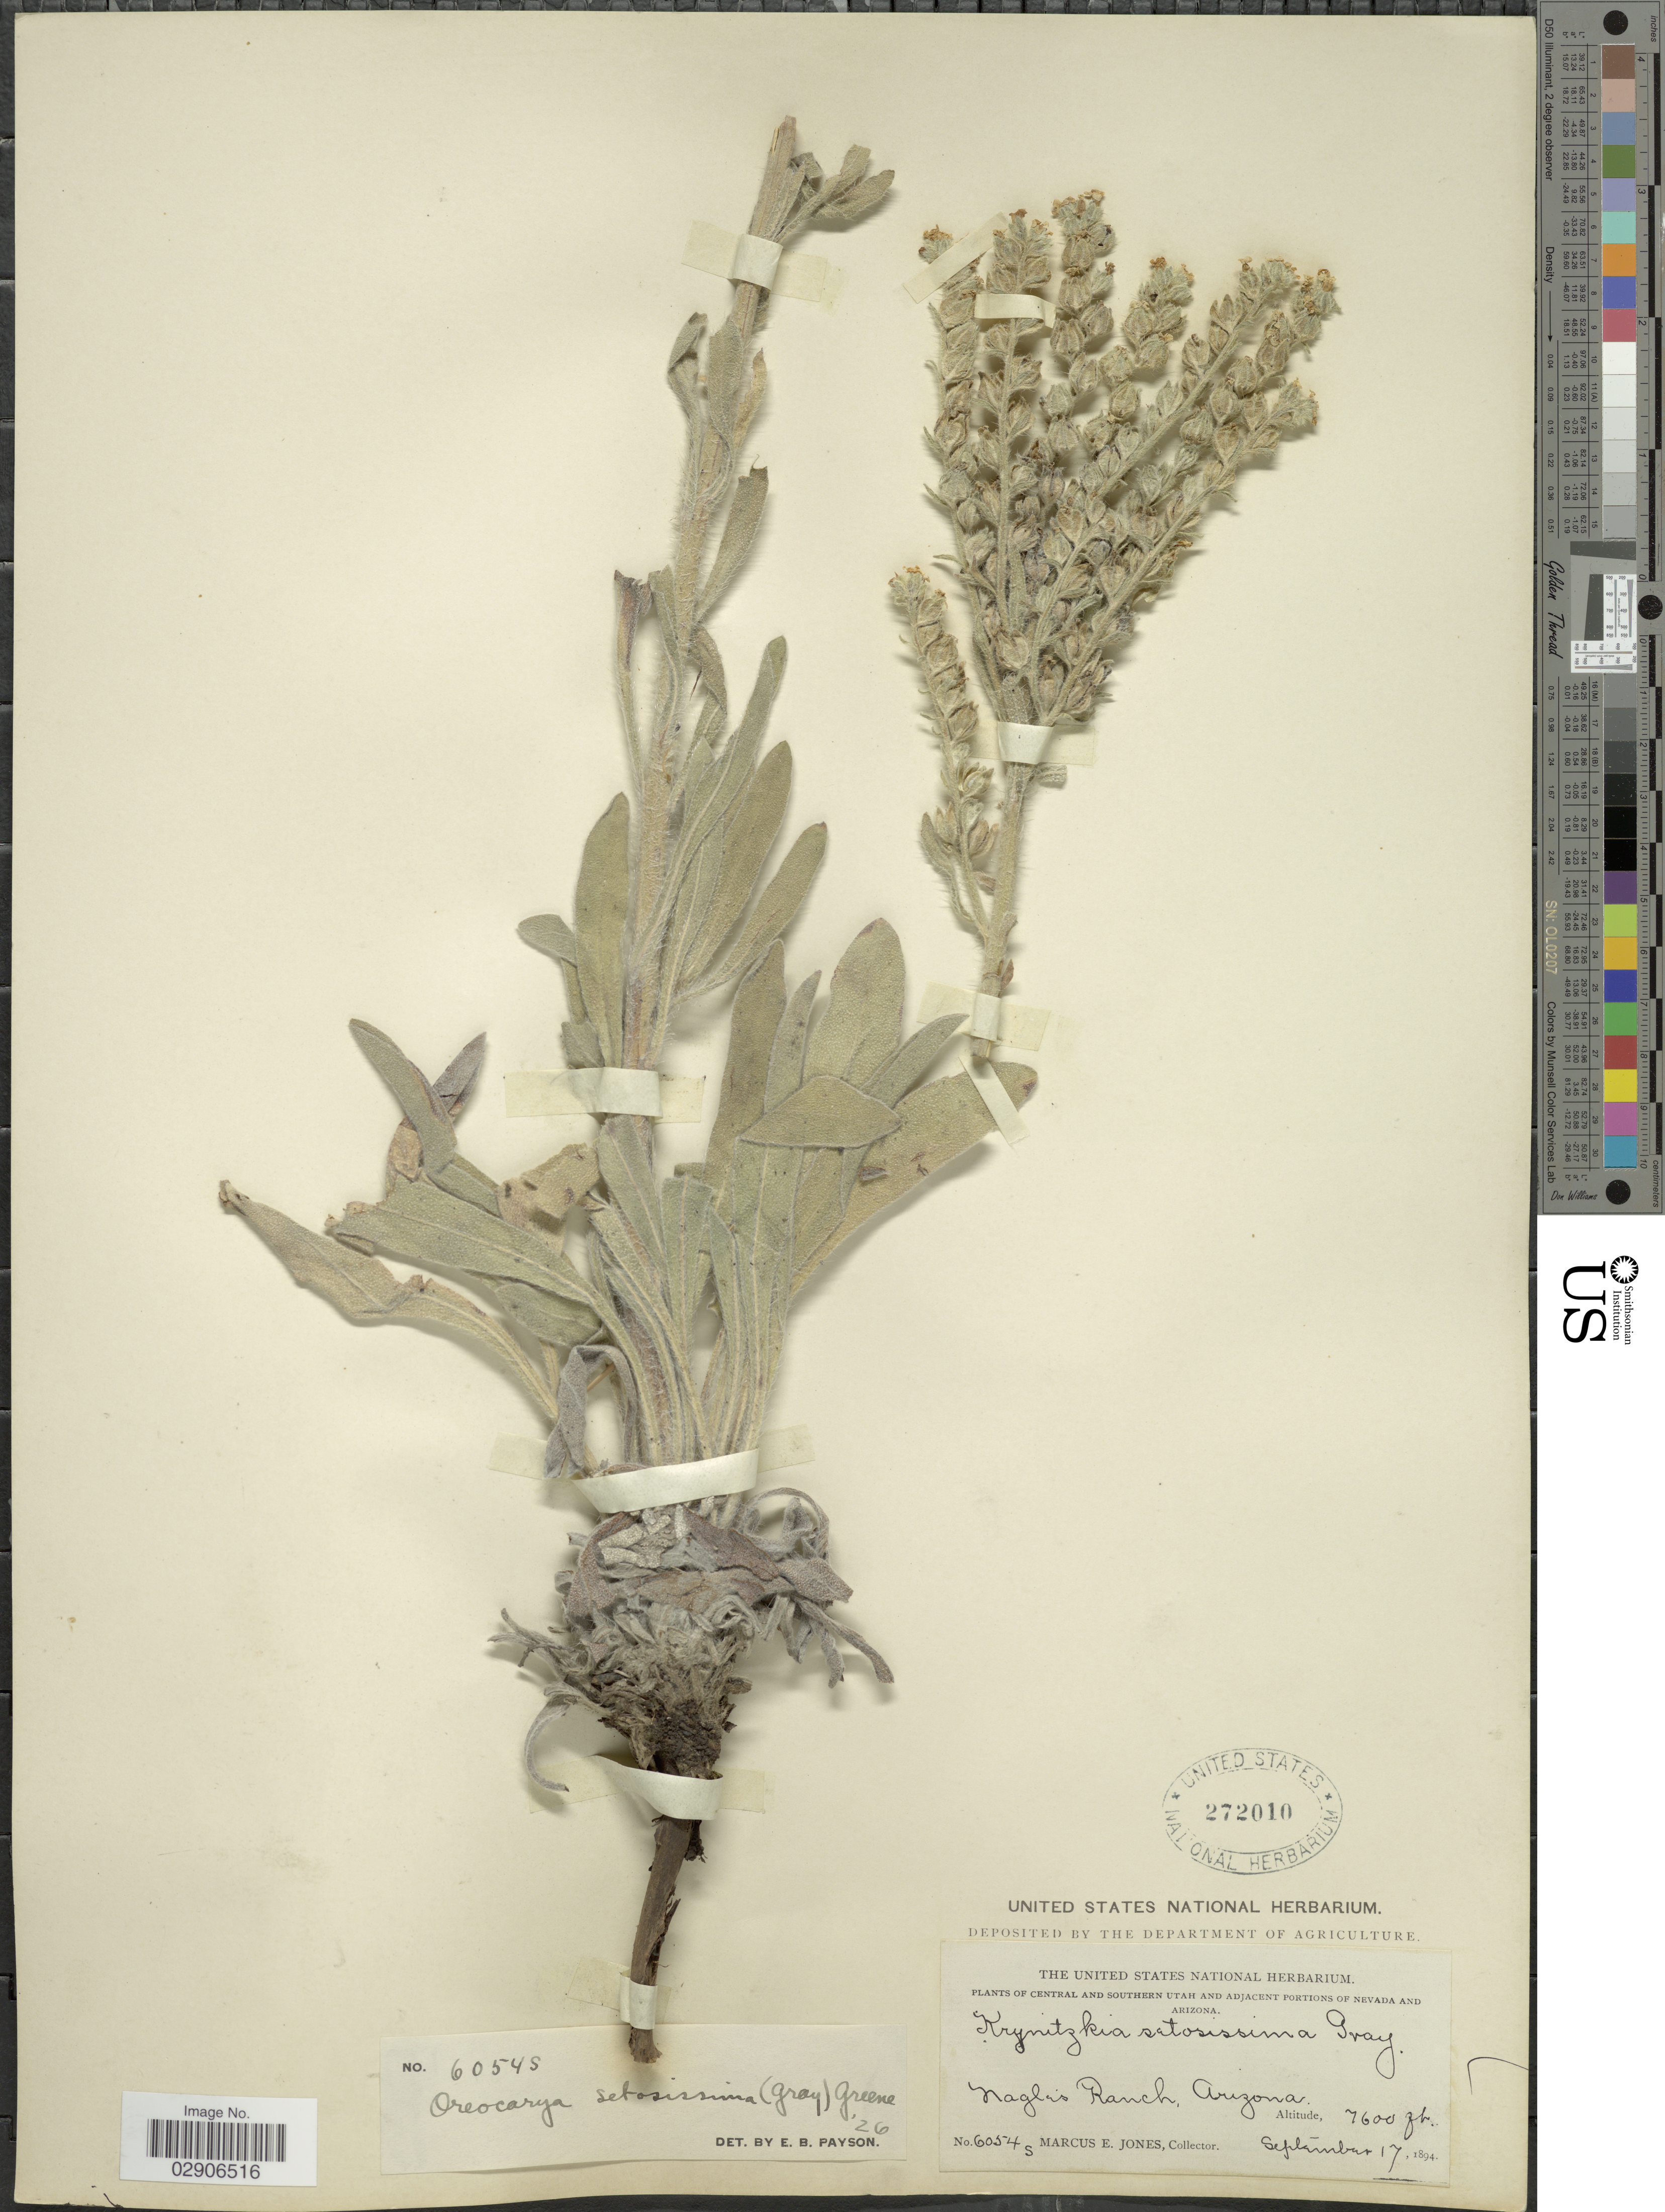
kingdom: Plantae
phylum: Tracheophyta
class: Magnoliopsida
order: Boraginales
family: Boraginaceae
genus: Oreocarya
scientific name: Oreocarya setosissima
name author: (A. Gray) Greene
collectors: M. E. Jones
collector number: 6054s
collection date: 1894-09-17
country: United States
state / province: Arizona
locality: Naglis Ranch.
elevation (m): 2316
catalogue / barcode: US 272010